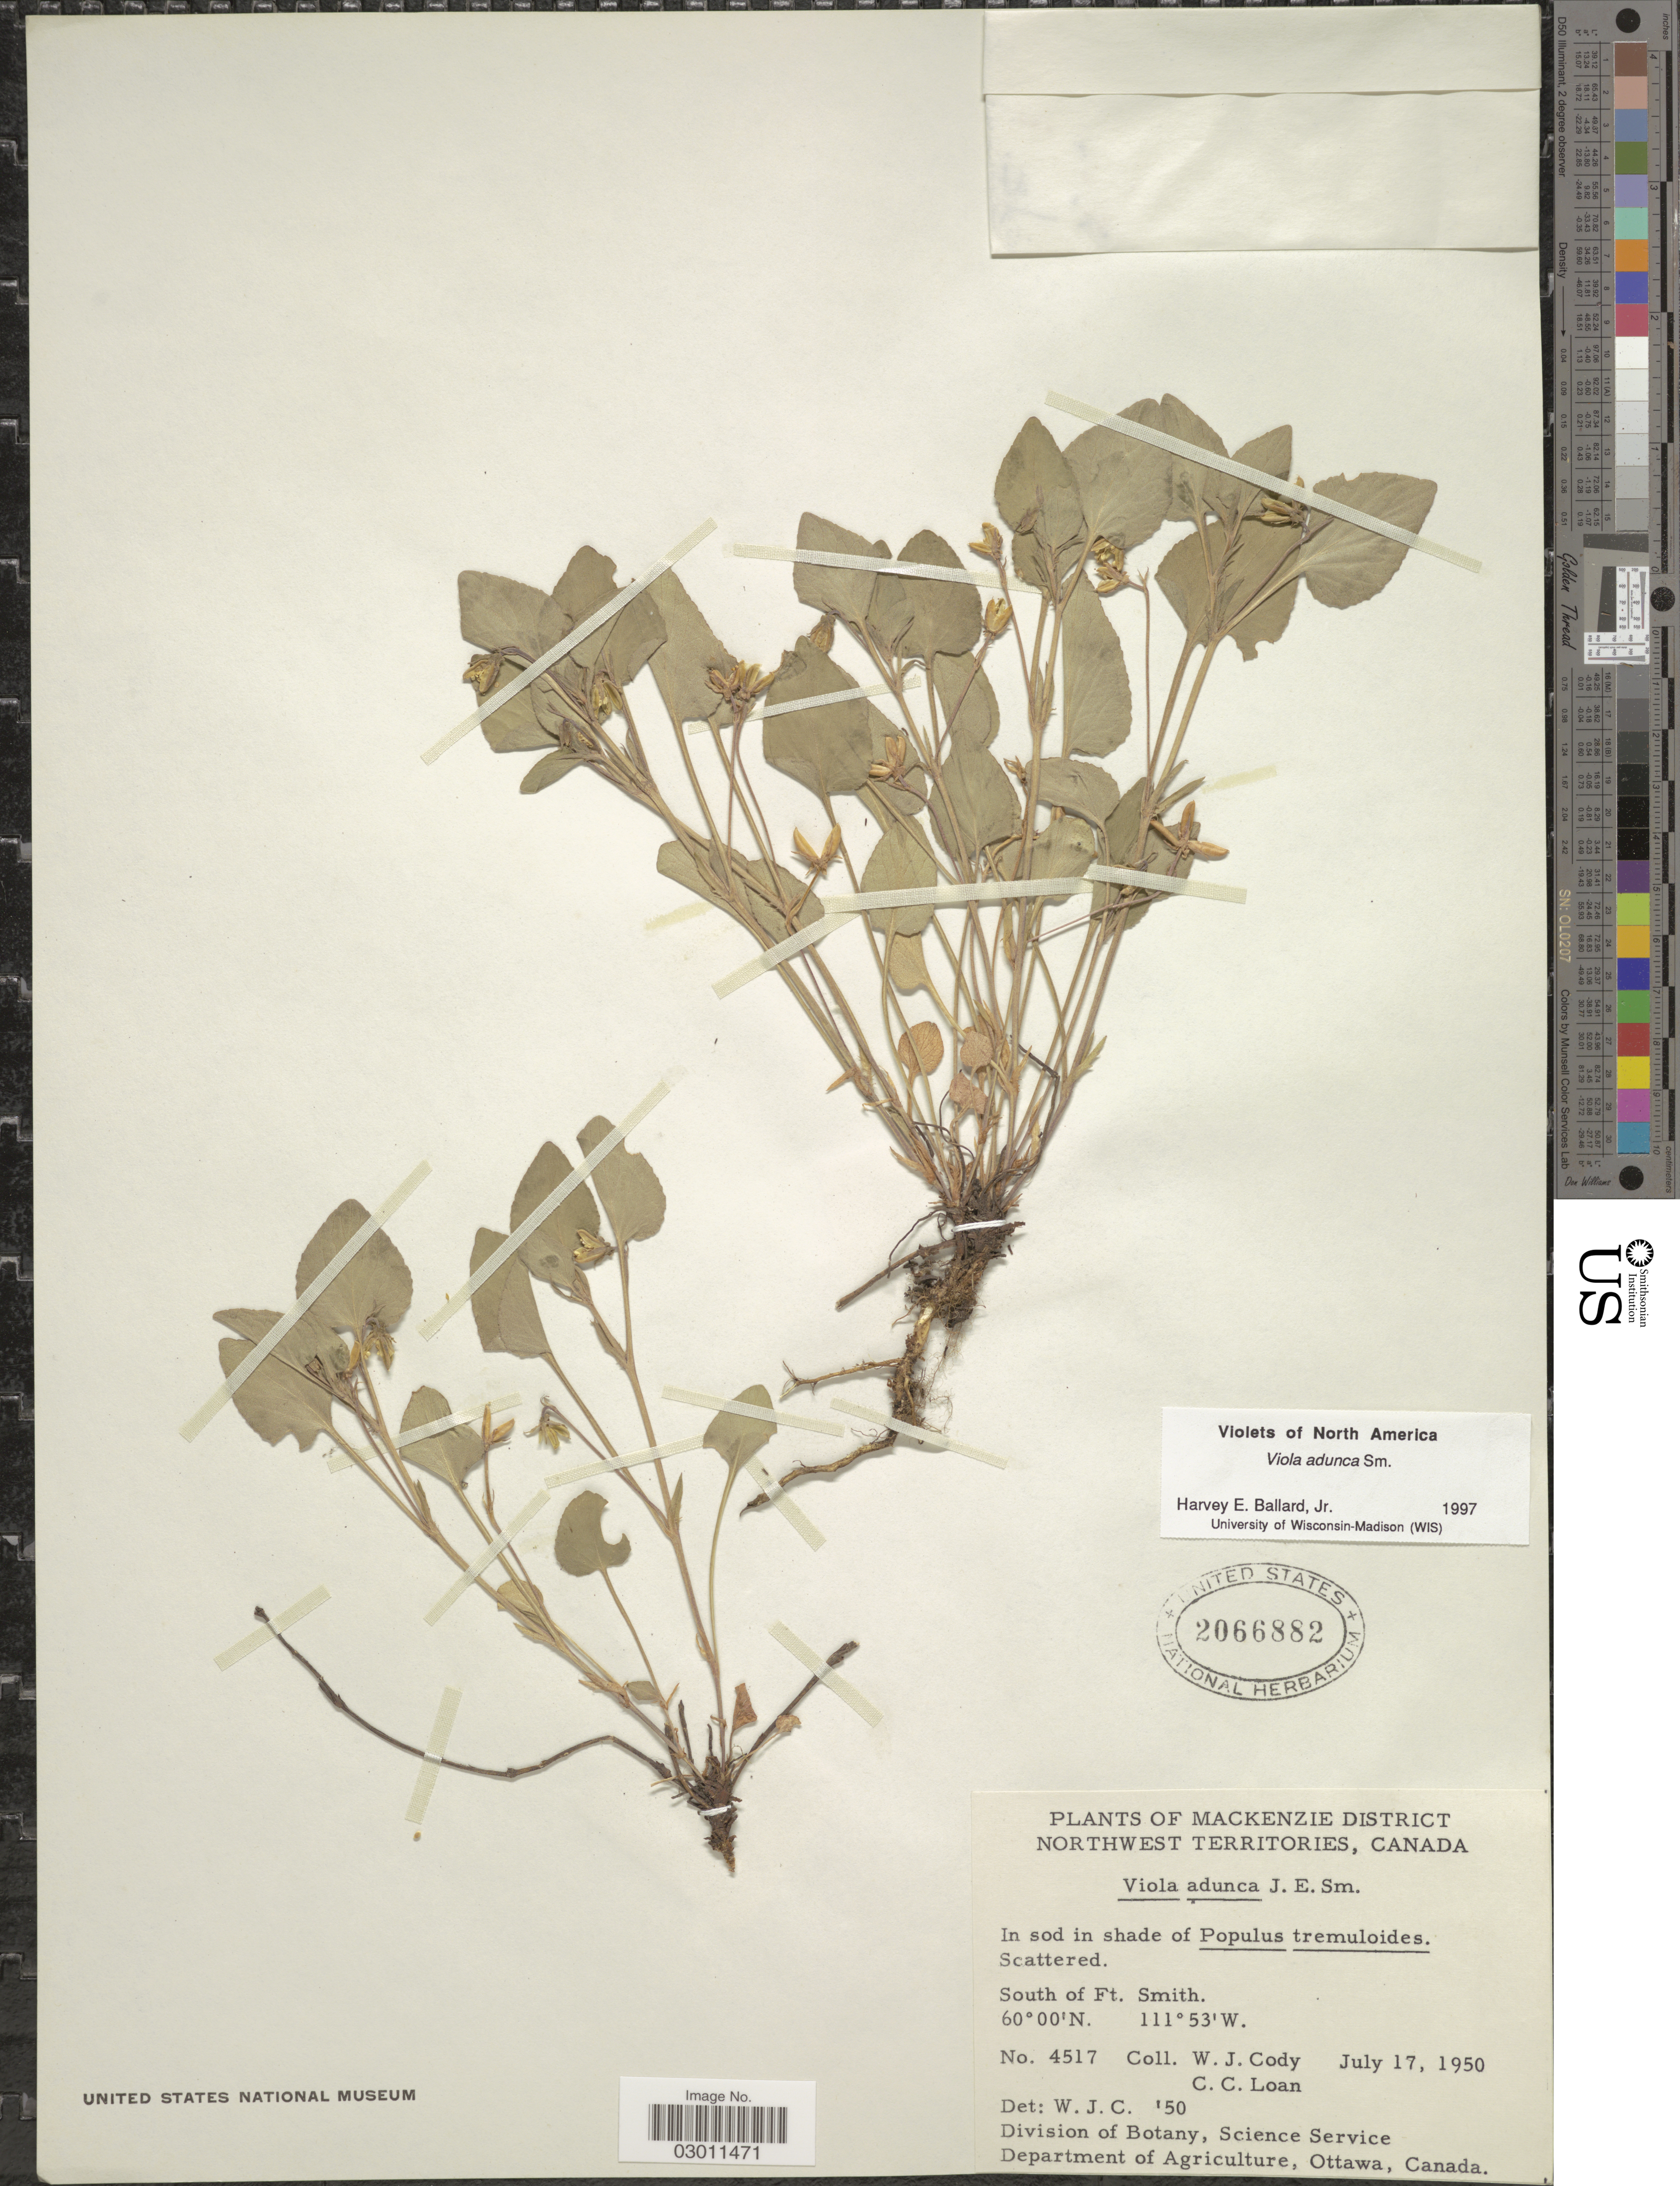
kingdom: Plantae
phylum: Tracheophyta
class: Magnoliopsida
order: Malpighiales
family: Violaceae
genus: Viola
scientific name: Viola adunca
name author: Sm.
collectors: W. Cody & C. Loan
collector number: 4517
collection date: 1950-07-17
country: Canada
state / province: Northwest Territories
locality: Mackenzie District, South of Ft. Smith.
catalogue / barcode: US 2066882